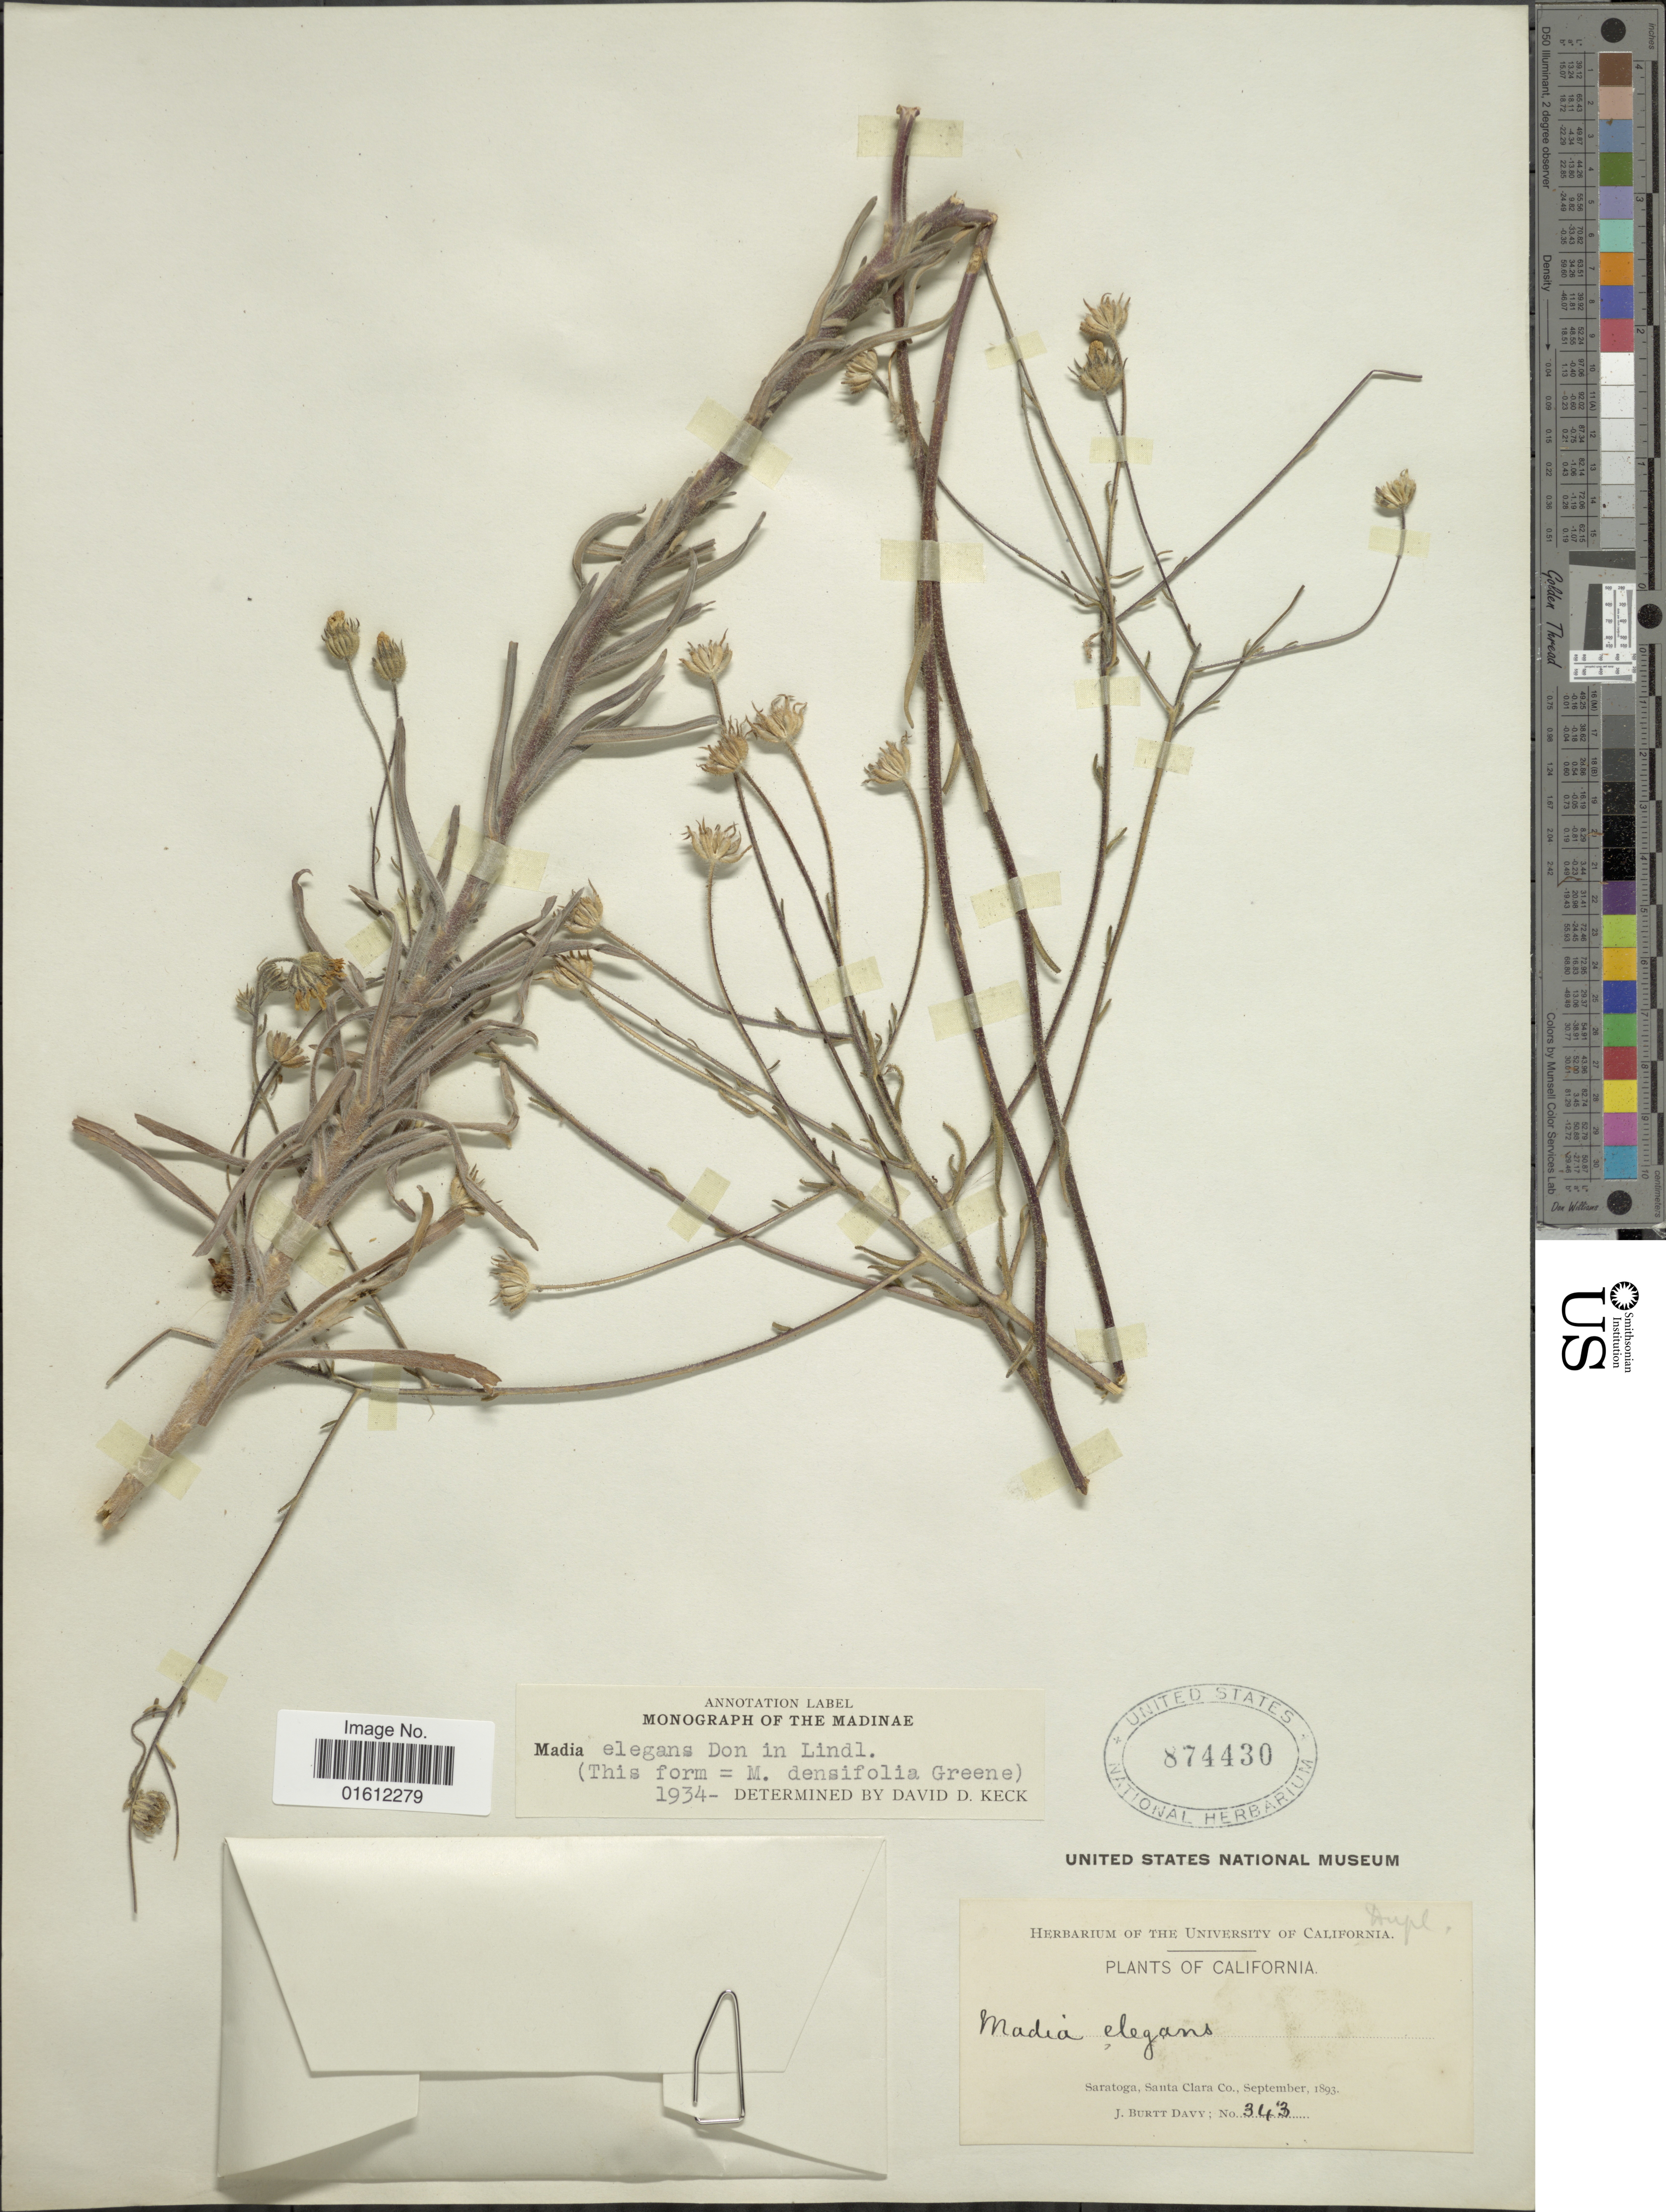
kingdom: Plantae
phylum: Tracheophyta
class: Magnoliopsida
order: Asterales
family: Asteraceae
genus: Madia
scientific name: Madia elegans subsp. densifolia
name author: (Greene) D.D. Keck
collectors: J. Burtt Davy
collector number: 343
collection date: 1893-09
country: United States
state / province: California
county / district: Santa Clara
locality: Saratoga, Santa Clara Co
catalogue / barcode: US 874430